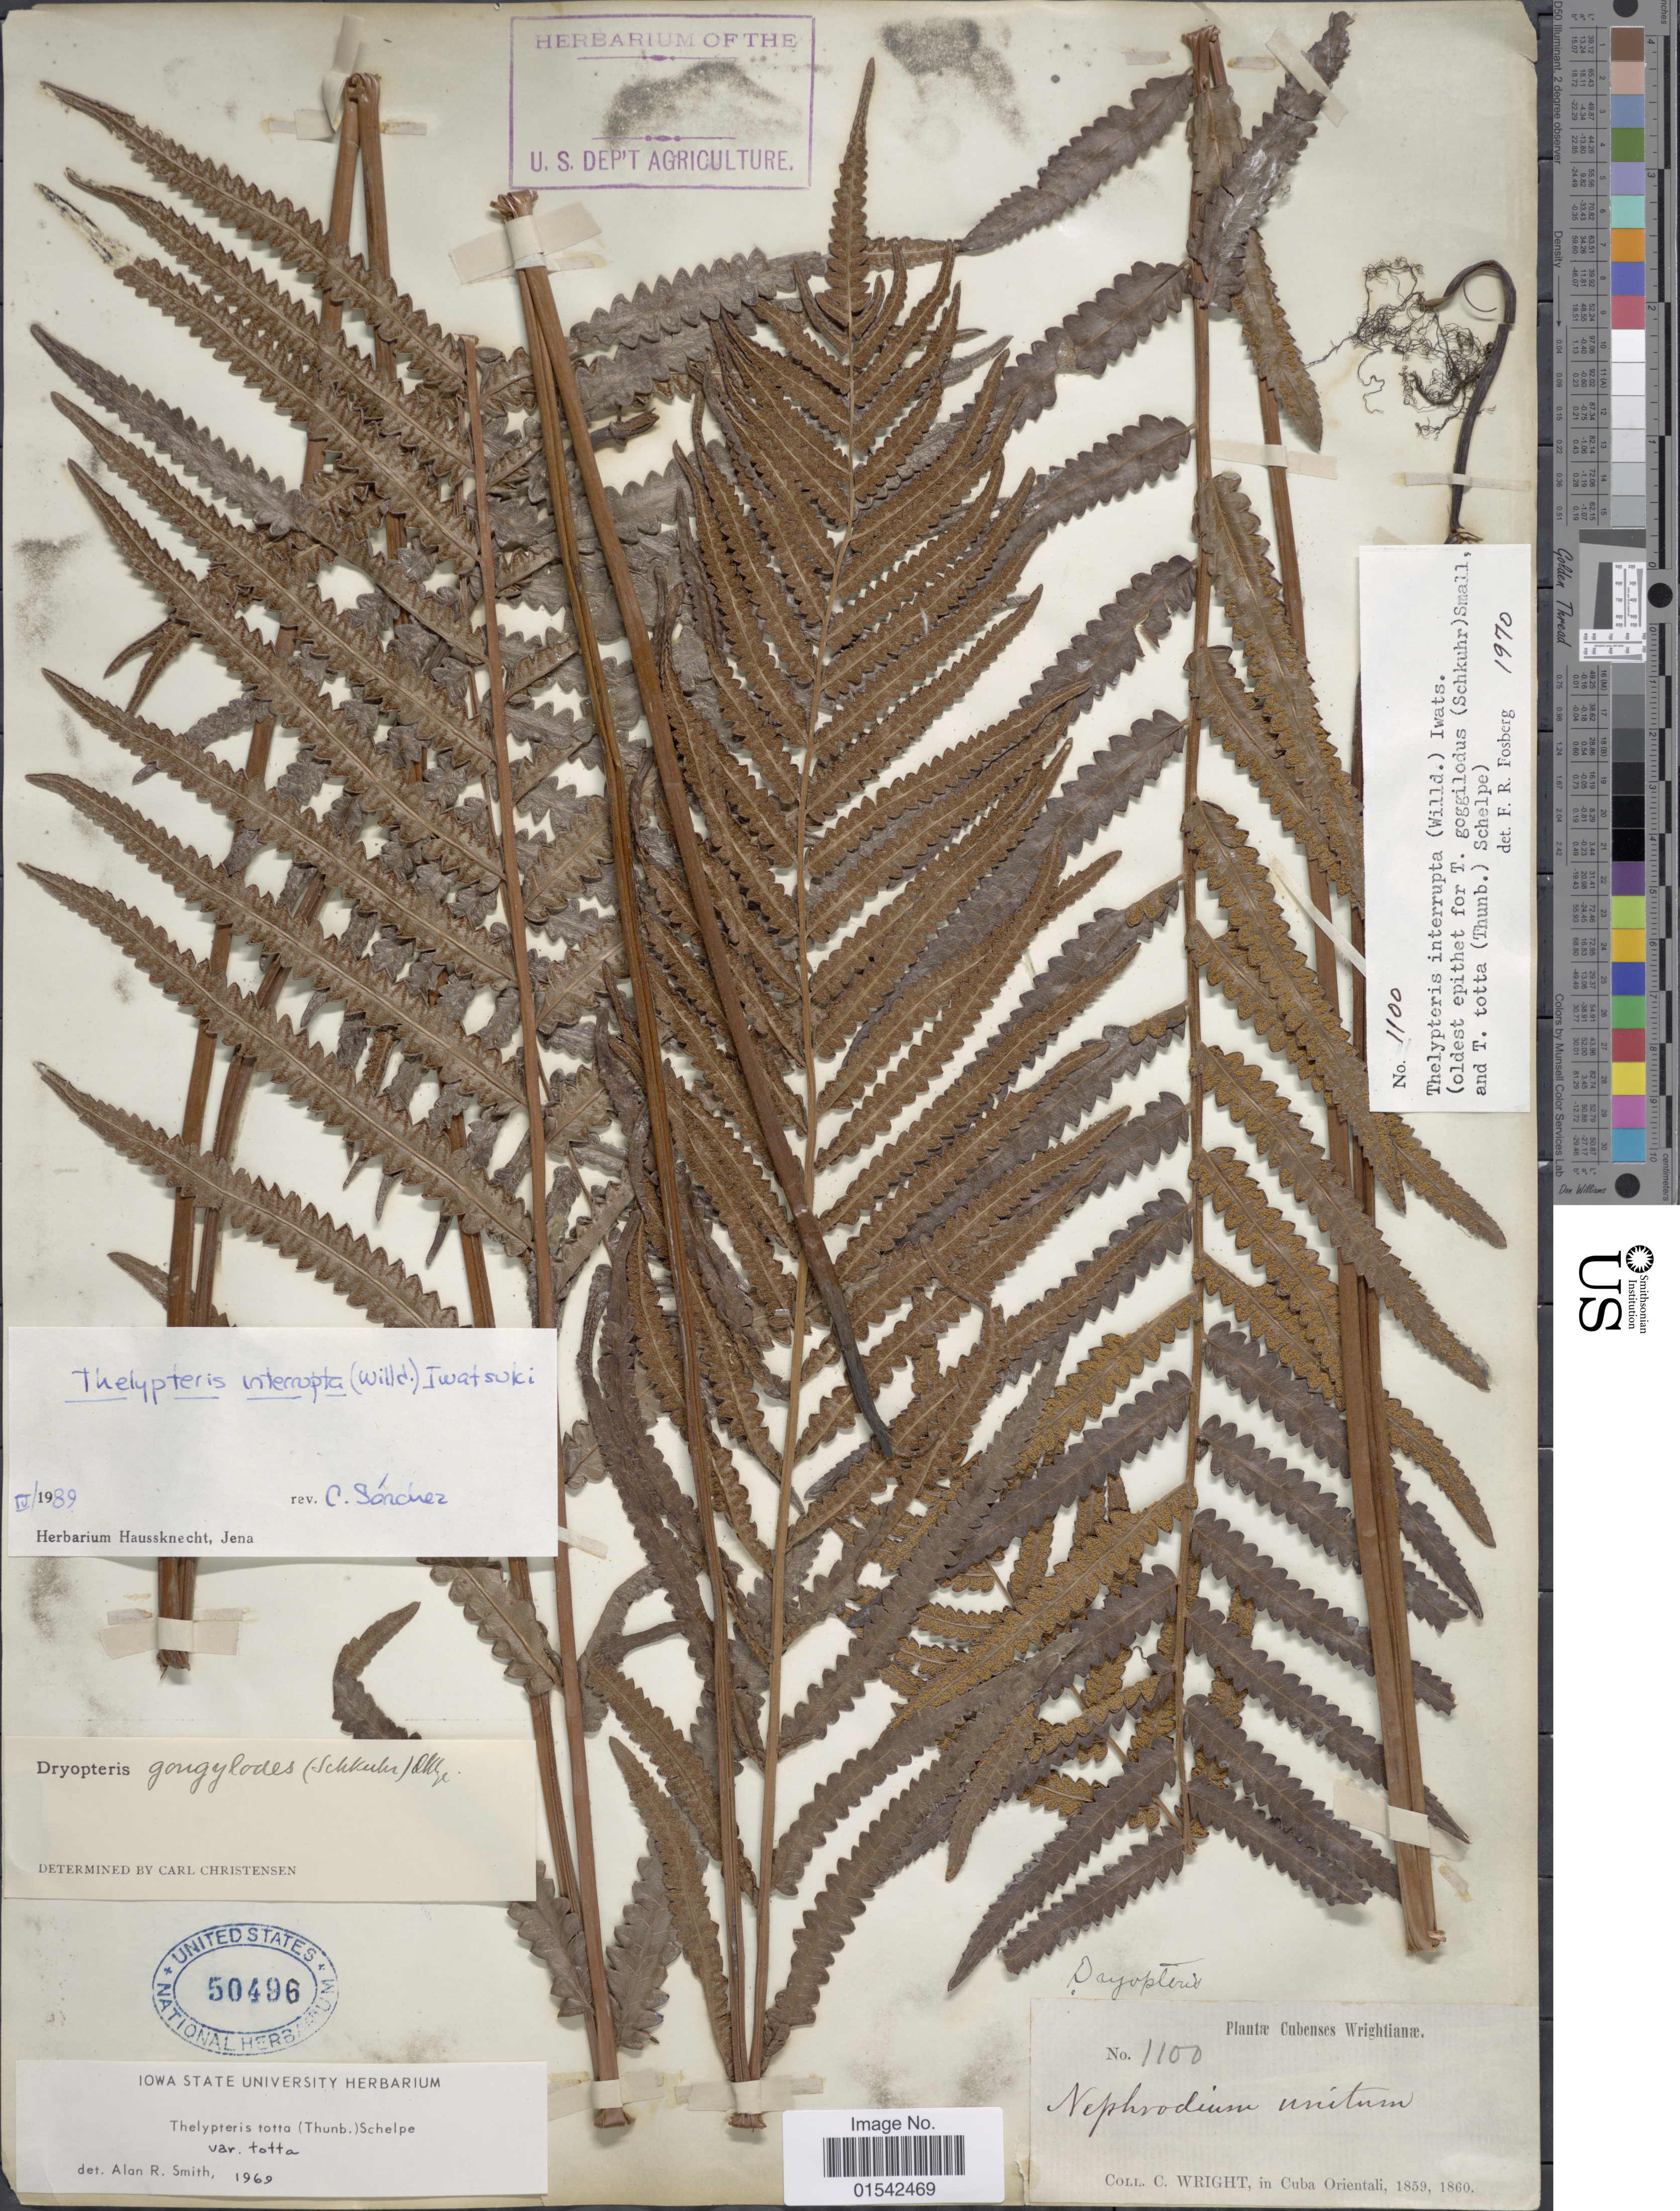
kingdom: Plantae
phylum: Tracheophyta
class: Polypodiopsida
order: Polypodiales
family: Thelypteridaceae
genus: Cyclosorus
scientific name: Cyclosorus interruptus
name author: (Willd.) H. Itô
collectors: C. Wright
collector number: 1100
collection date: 1859/1860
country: Cuba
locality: In Cuba Orientali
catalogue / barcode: US 50496